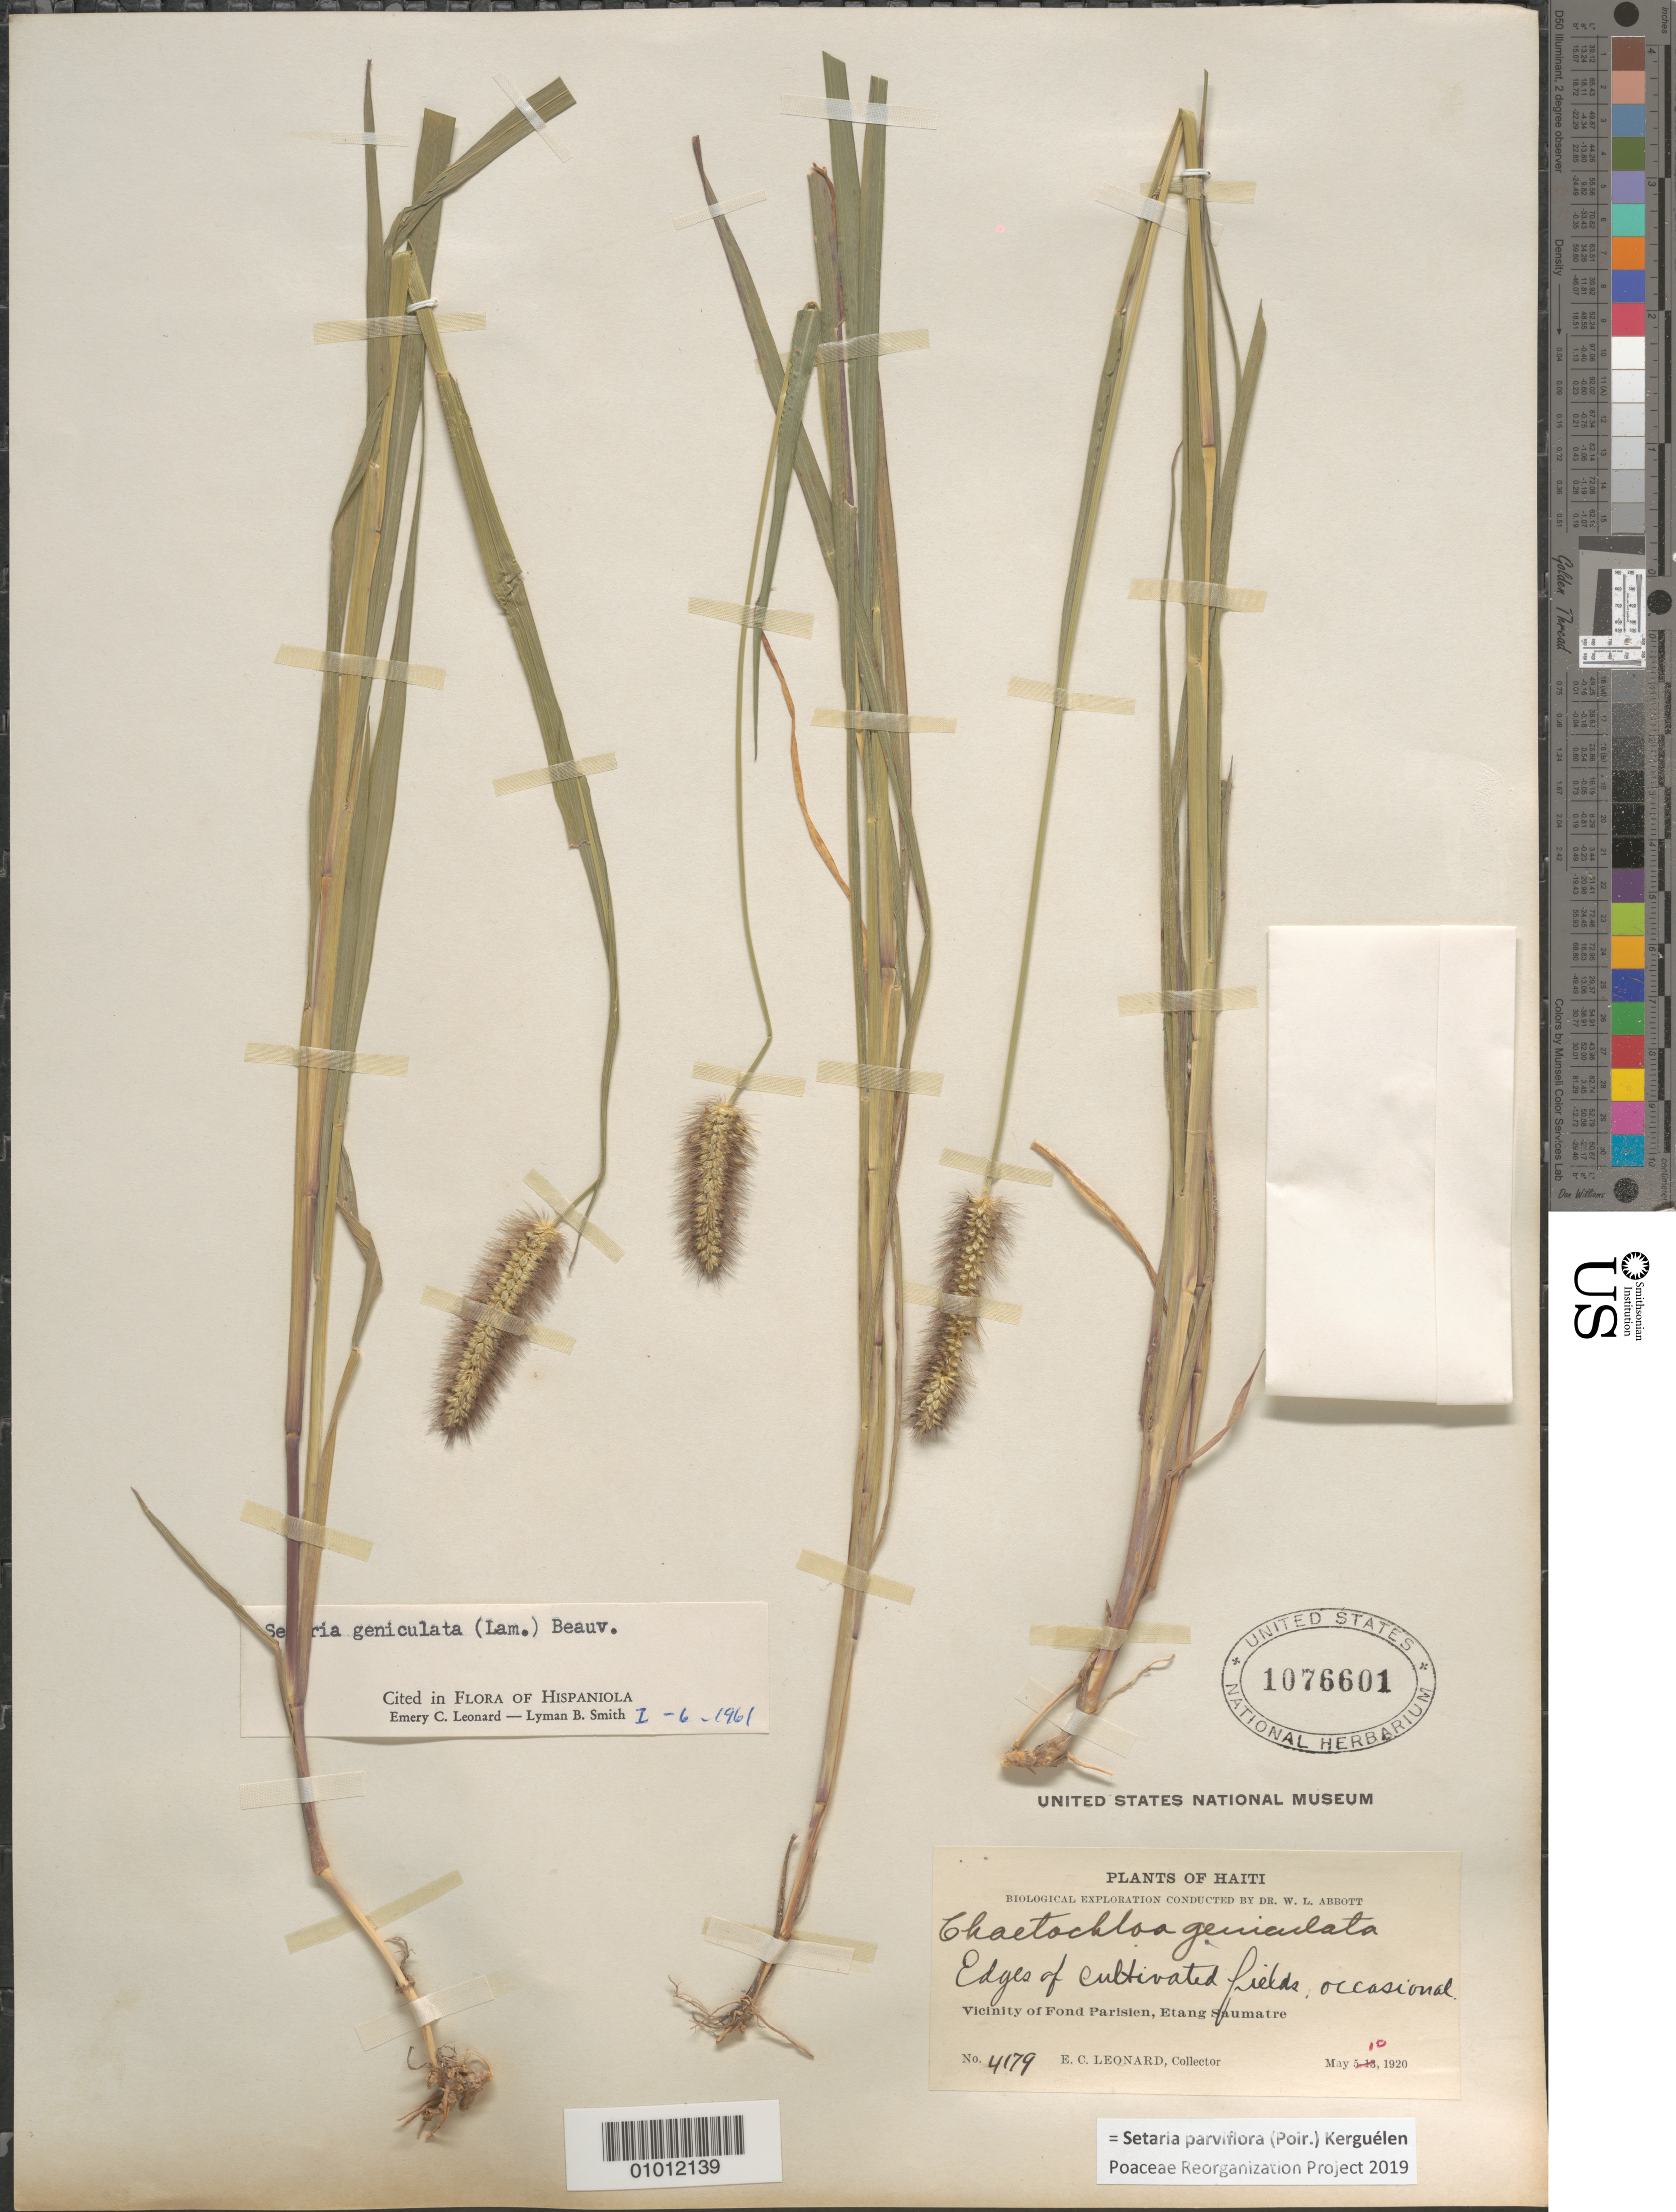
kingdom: Plantae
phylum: Tracheophyta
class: Liliopsida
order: Poales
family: Poaceae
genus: Setaria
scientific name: Setaria parviflora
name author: (Poir.) Kerguélen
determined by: Poaceae Reorganization Project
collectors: E. C. Leonard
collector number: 4179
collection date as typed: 10 May 1920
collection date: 1920-05-10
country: Haiti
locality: Vicinity of Fond Parisien, Etang Saumatre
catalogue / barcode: US 1076601